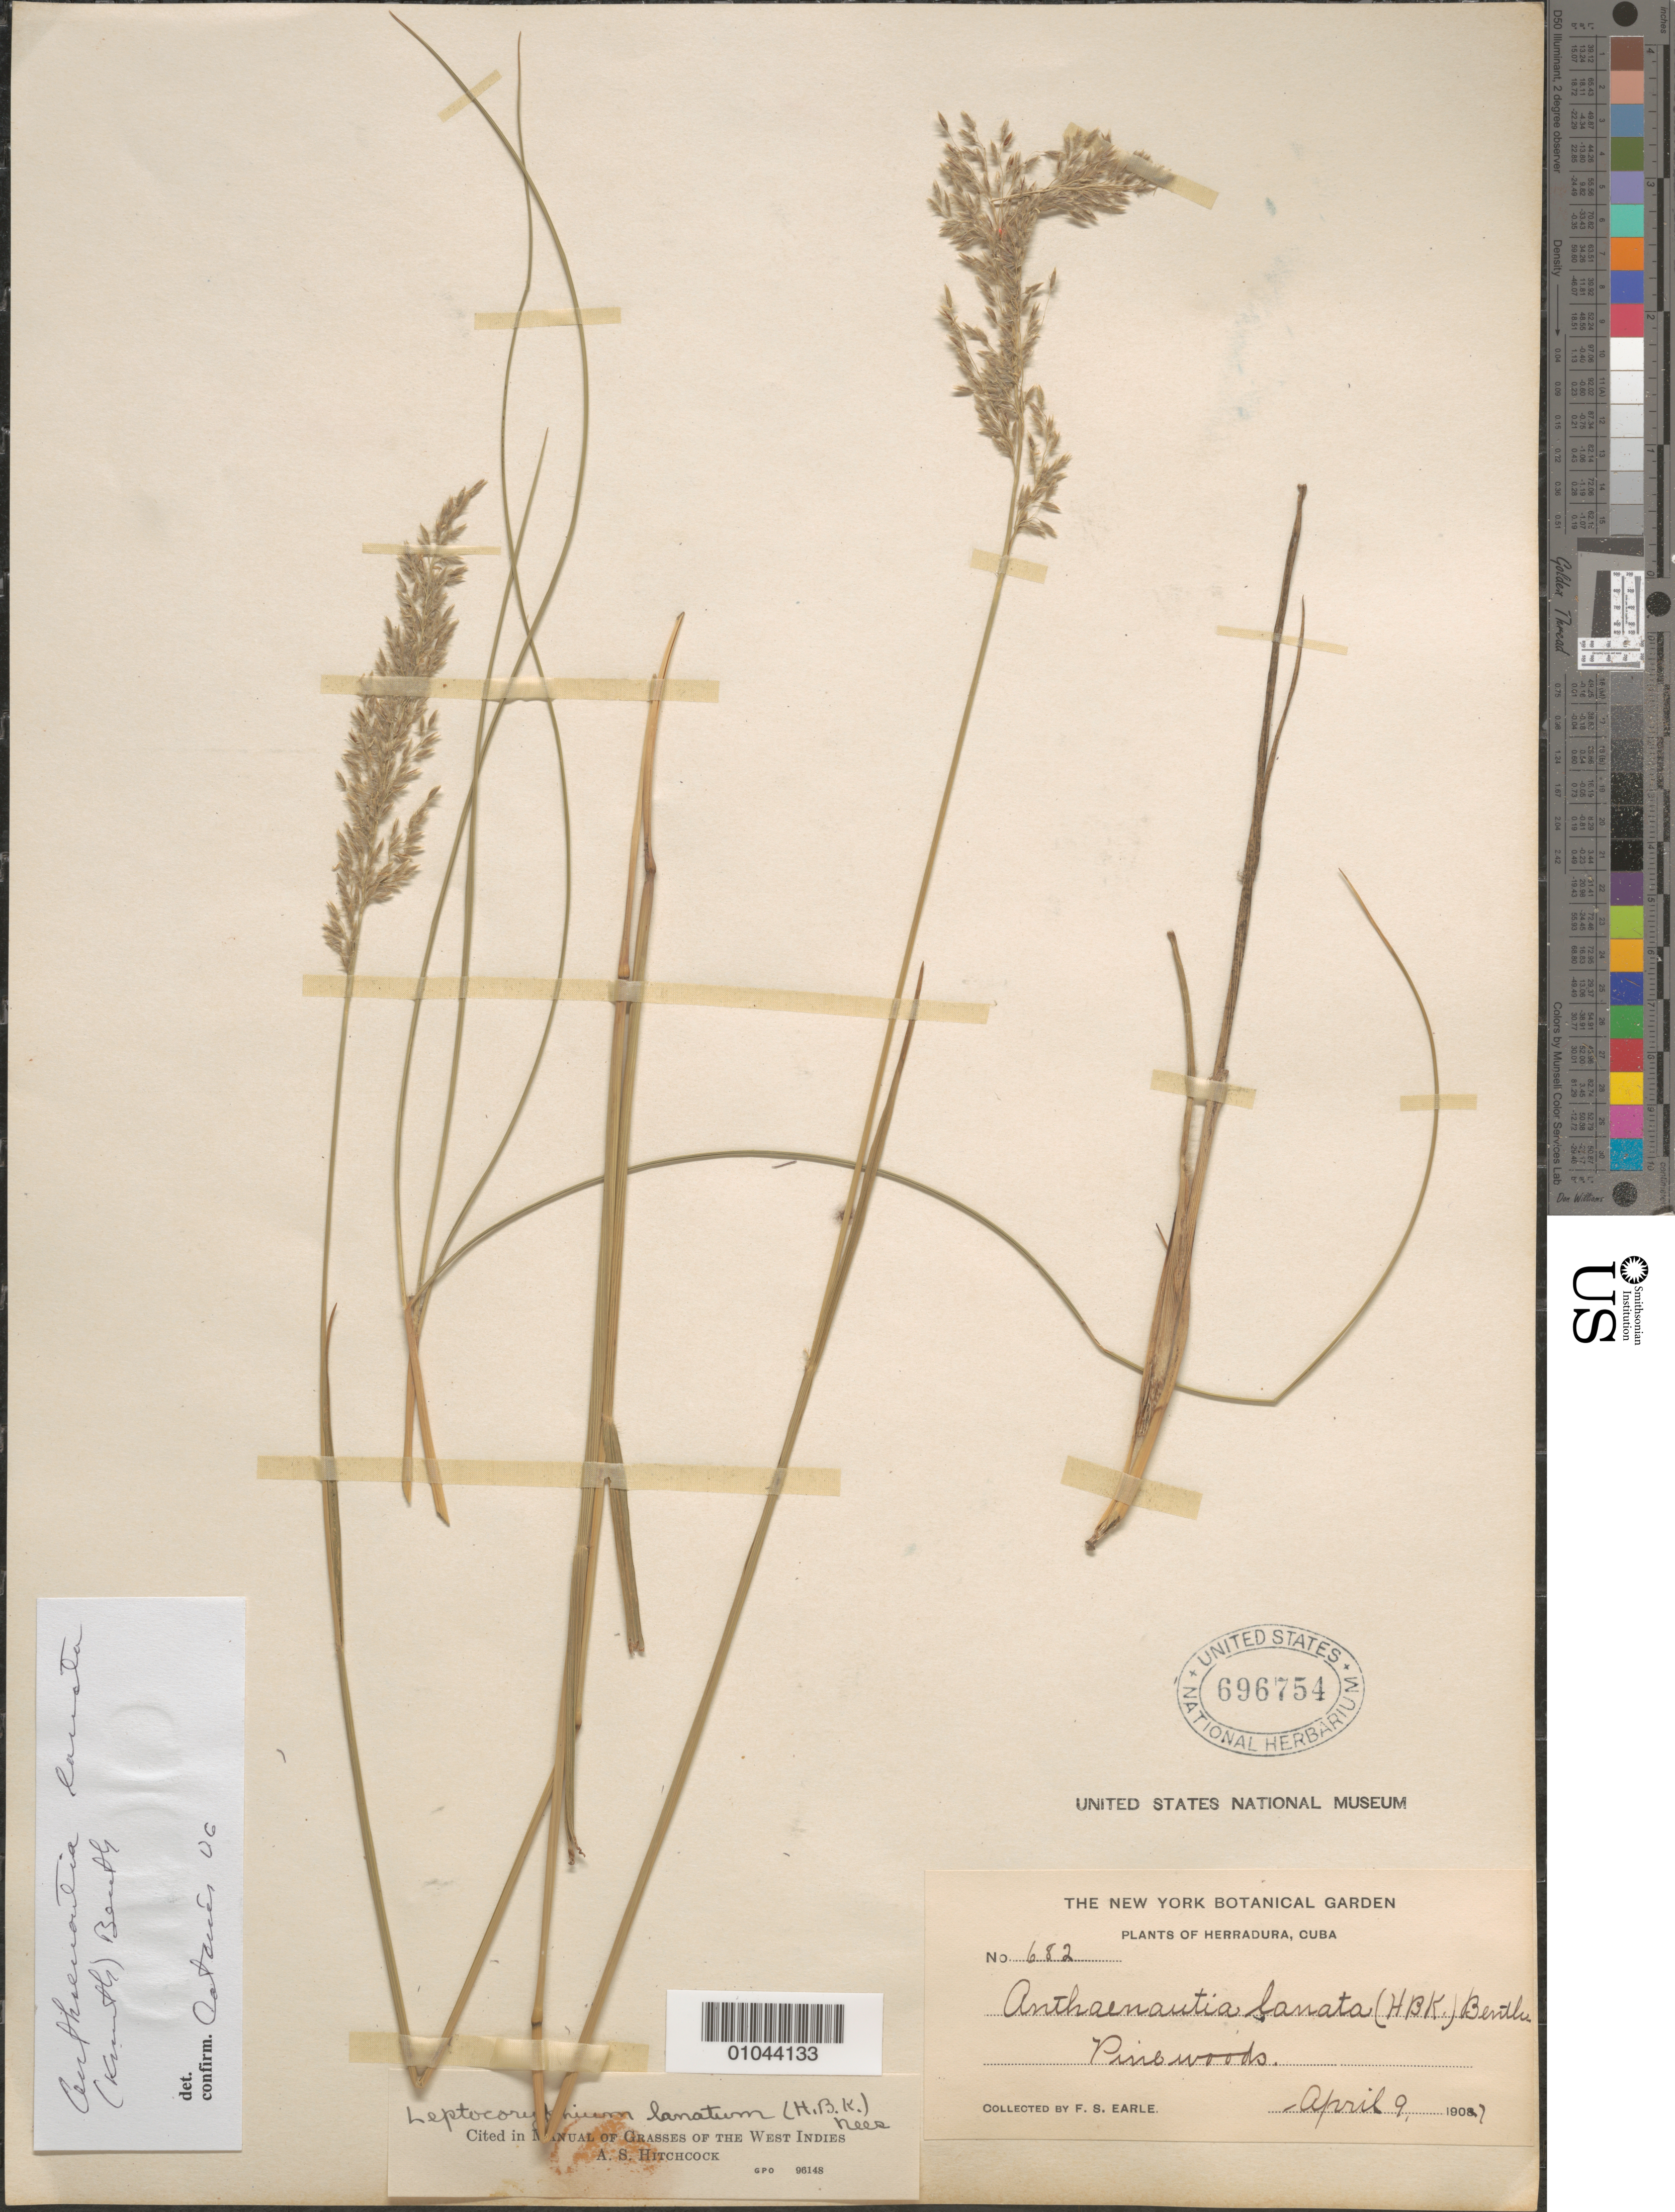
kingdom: Plantae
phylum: Tracheophyta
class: Liliopsida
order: Poales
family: Poaceae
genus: Leptocoryphium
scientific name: Leptocoryphium lanatum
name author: (Kunth) Nees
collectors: F. S. Earle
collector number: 682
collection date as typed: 09 Apr 1907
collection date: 1907-04-09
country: Cuba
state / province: Ciego de Ávila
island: Cuba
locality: Herradura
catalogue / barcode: US 696754